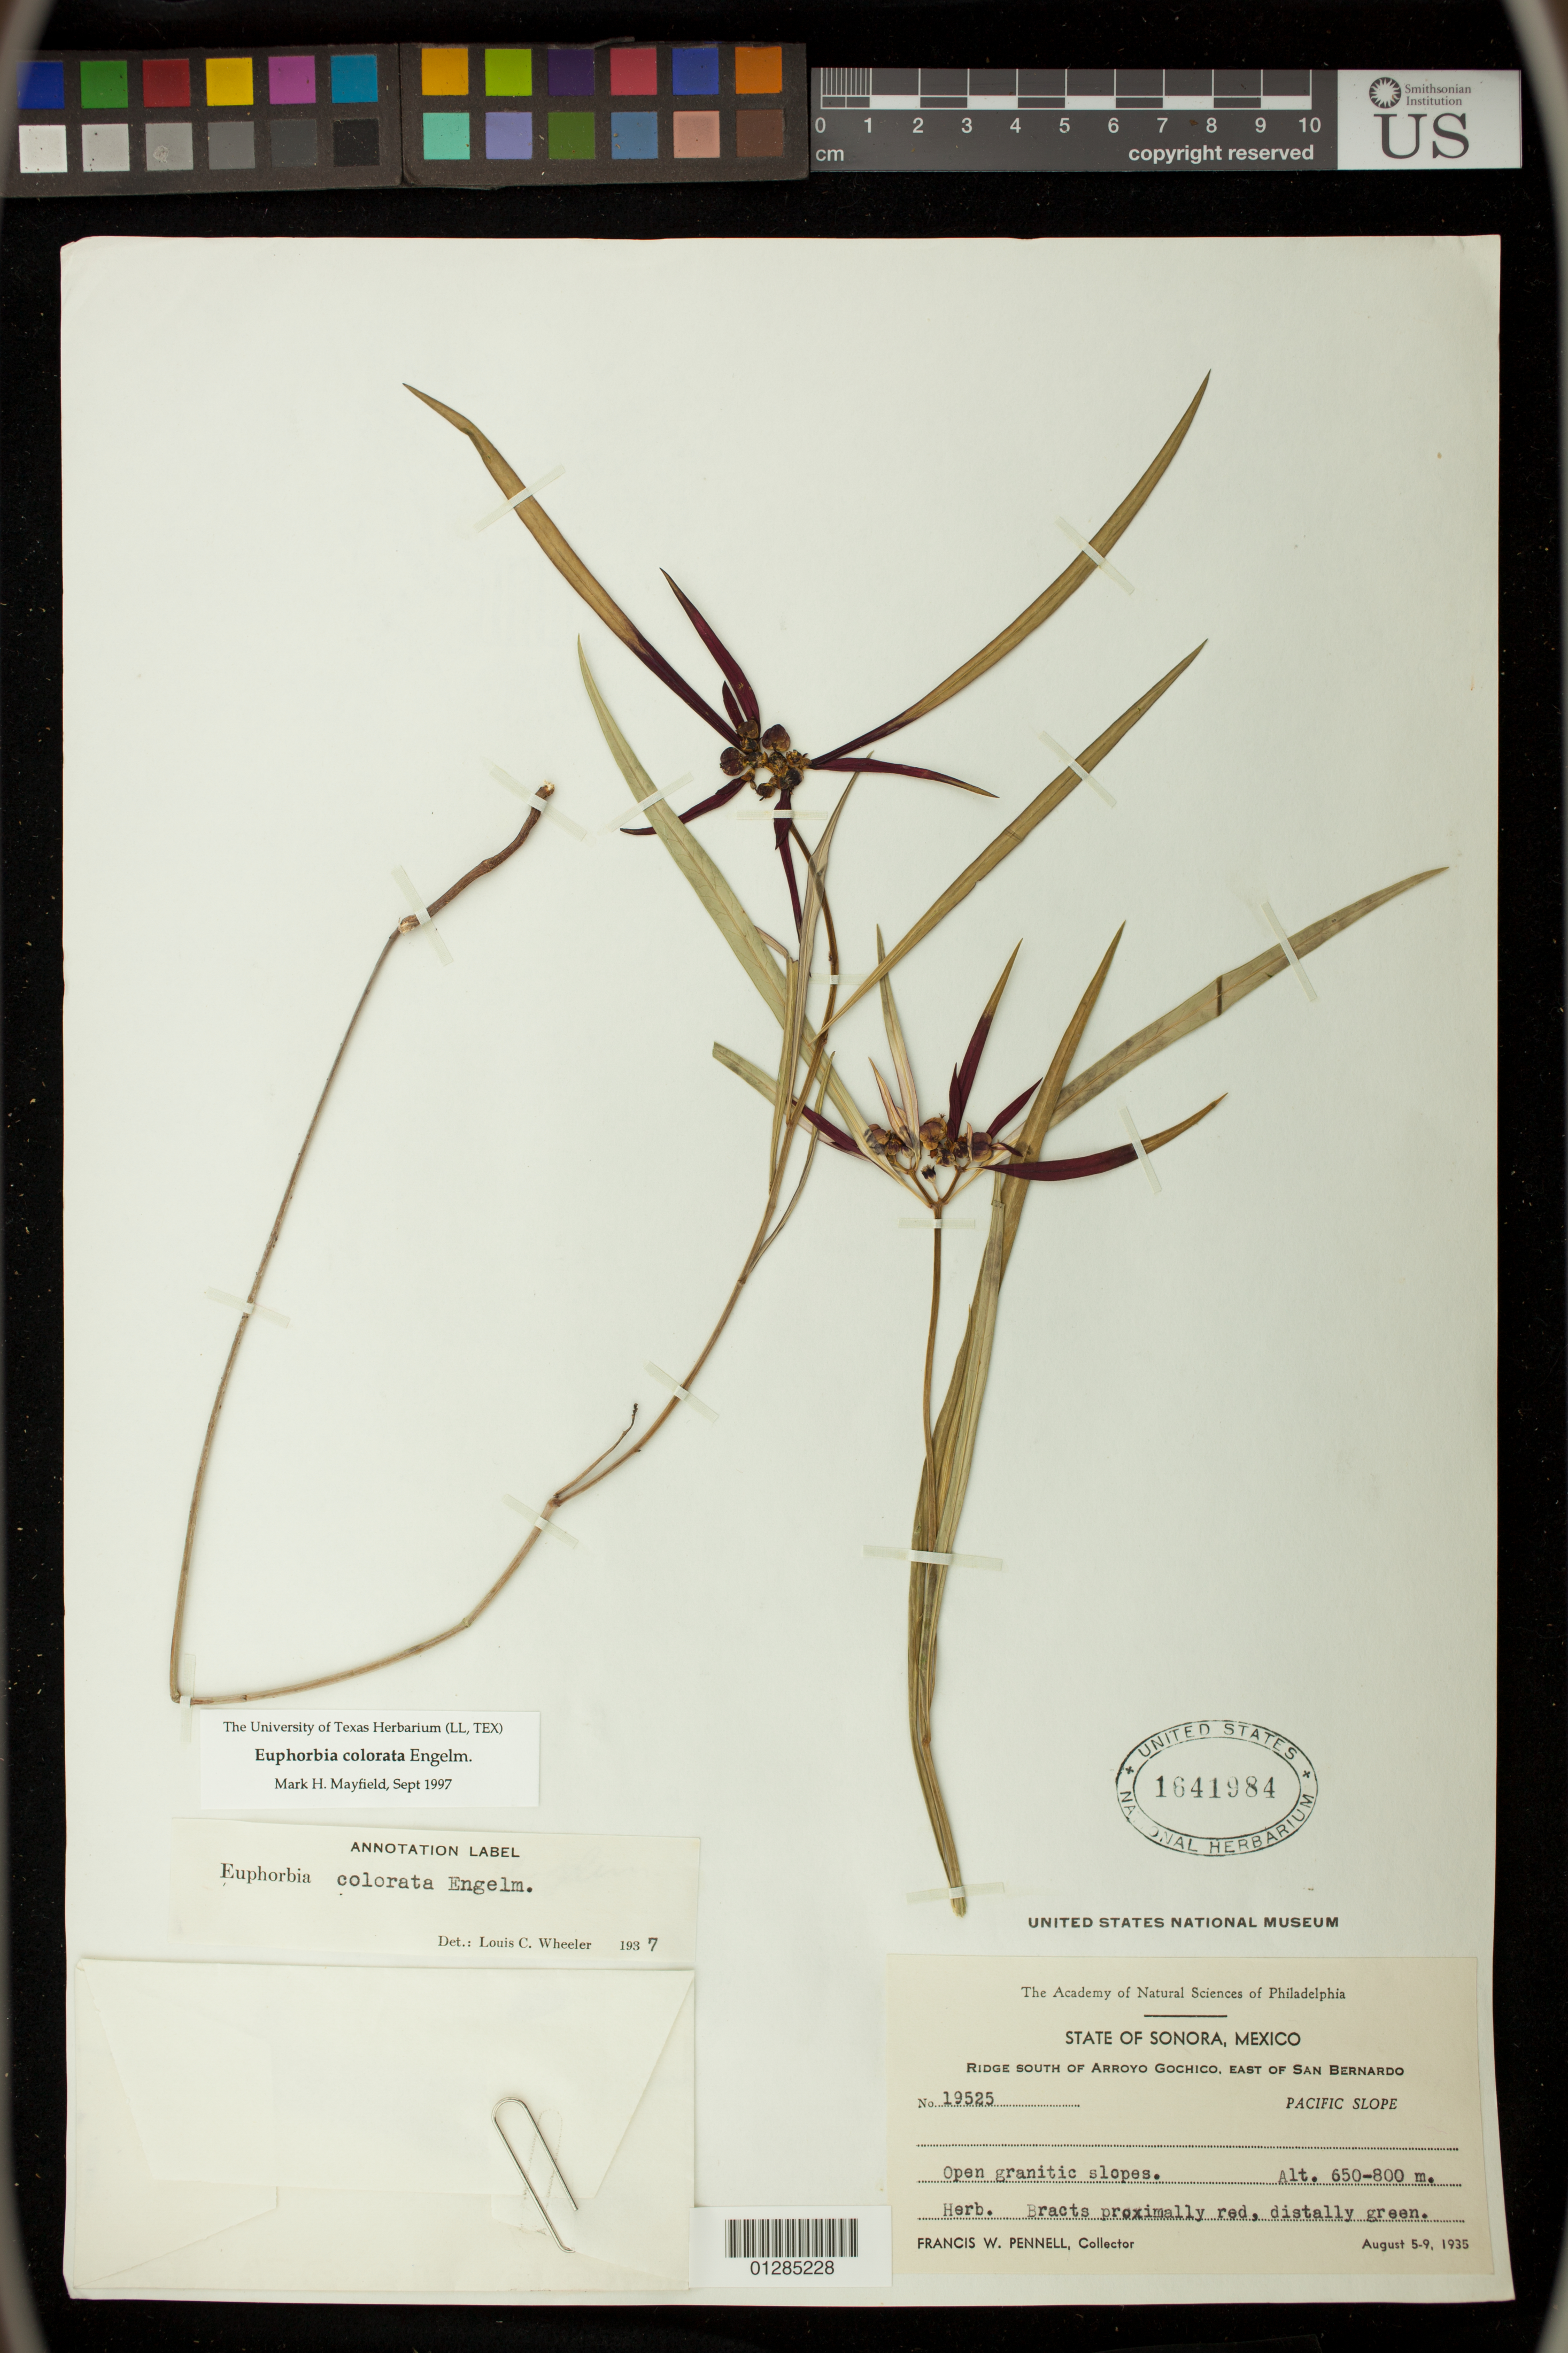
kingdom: Plantae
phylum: Tracheophyta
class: Magnoliopsida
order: Malpighiales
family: Euphorbiaceae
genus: Euphorbia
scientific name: Euphorbia colorata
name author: Engelm.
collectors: F. W. Pennell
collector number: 19525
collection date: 1935-08-05/1935-08-09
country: Mexico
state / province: Sonora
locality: Ridge South of Arroyo Gochico, East of San Bernardo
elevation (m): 650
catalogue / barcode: US 1641984